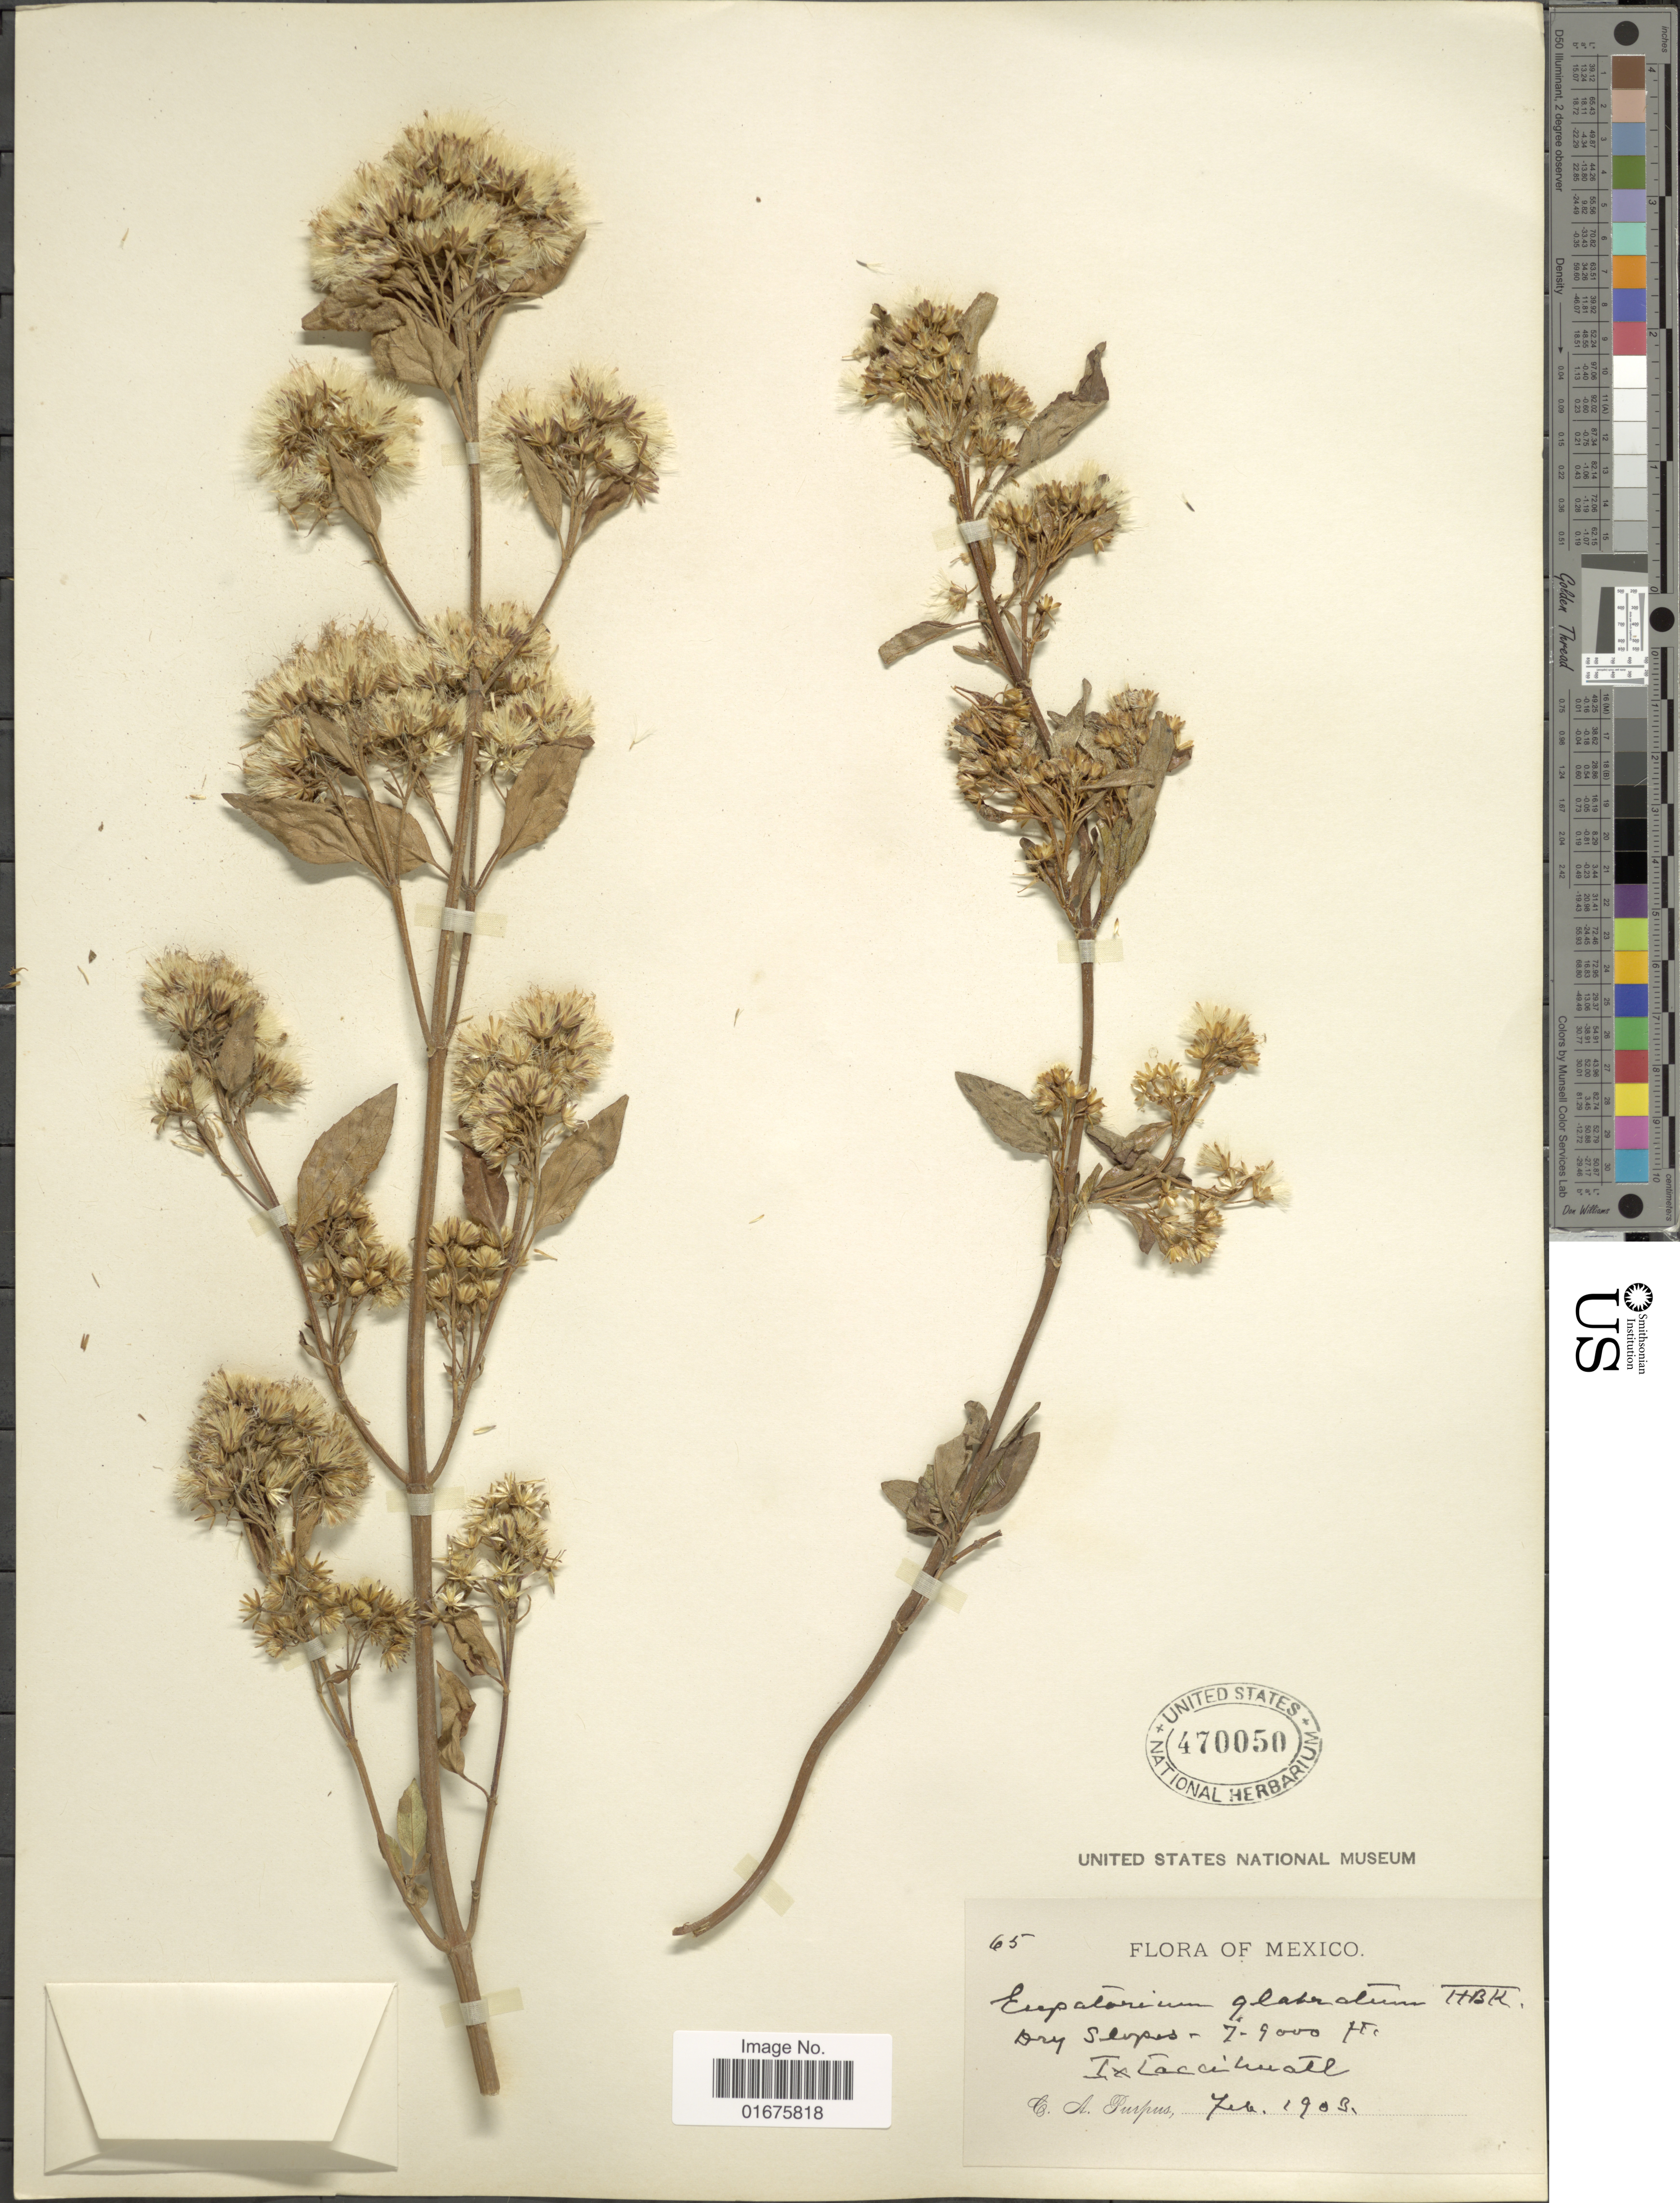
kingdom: Plantae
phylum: Tracheophyta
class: Magnoliopsida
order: Asterales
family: Asteraceae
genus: Ageratina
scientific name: Ageratina glabrata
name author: (Kunth) R.M. King & H. Rob.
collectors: C. A. Purpus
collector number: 65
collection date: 1903-02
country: Mexico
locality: Dry slopes, Ixtaccihuatl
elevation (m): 2134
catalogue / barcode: US 470050